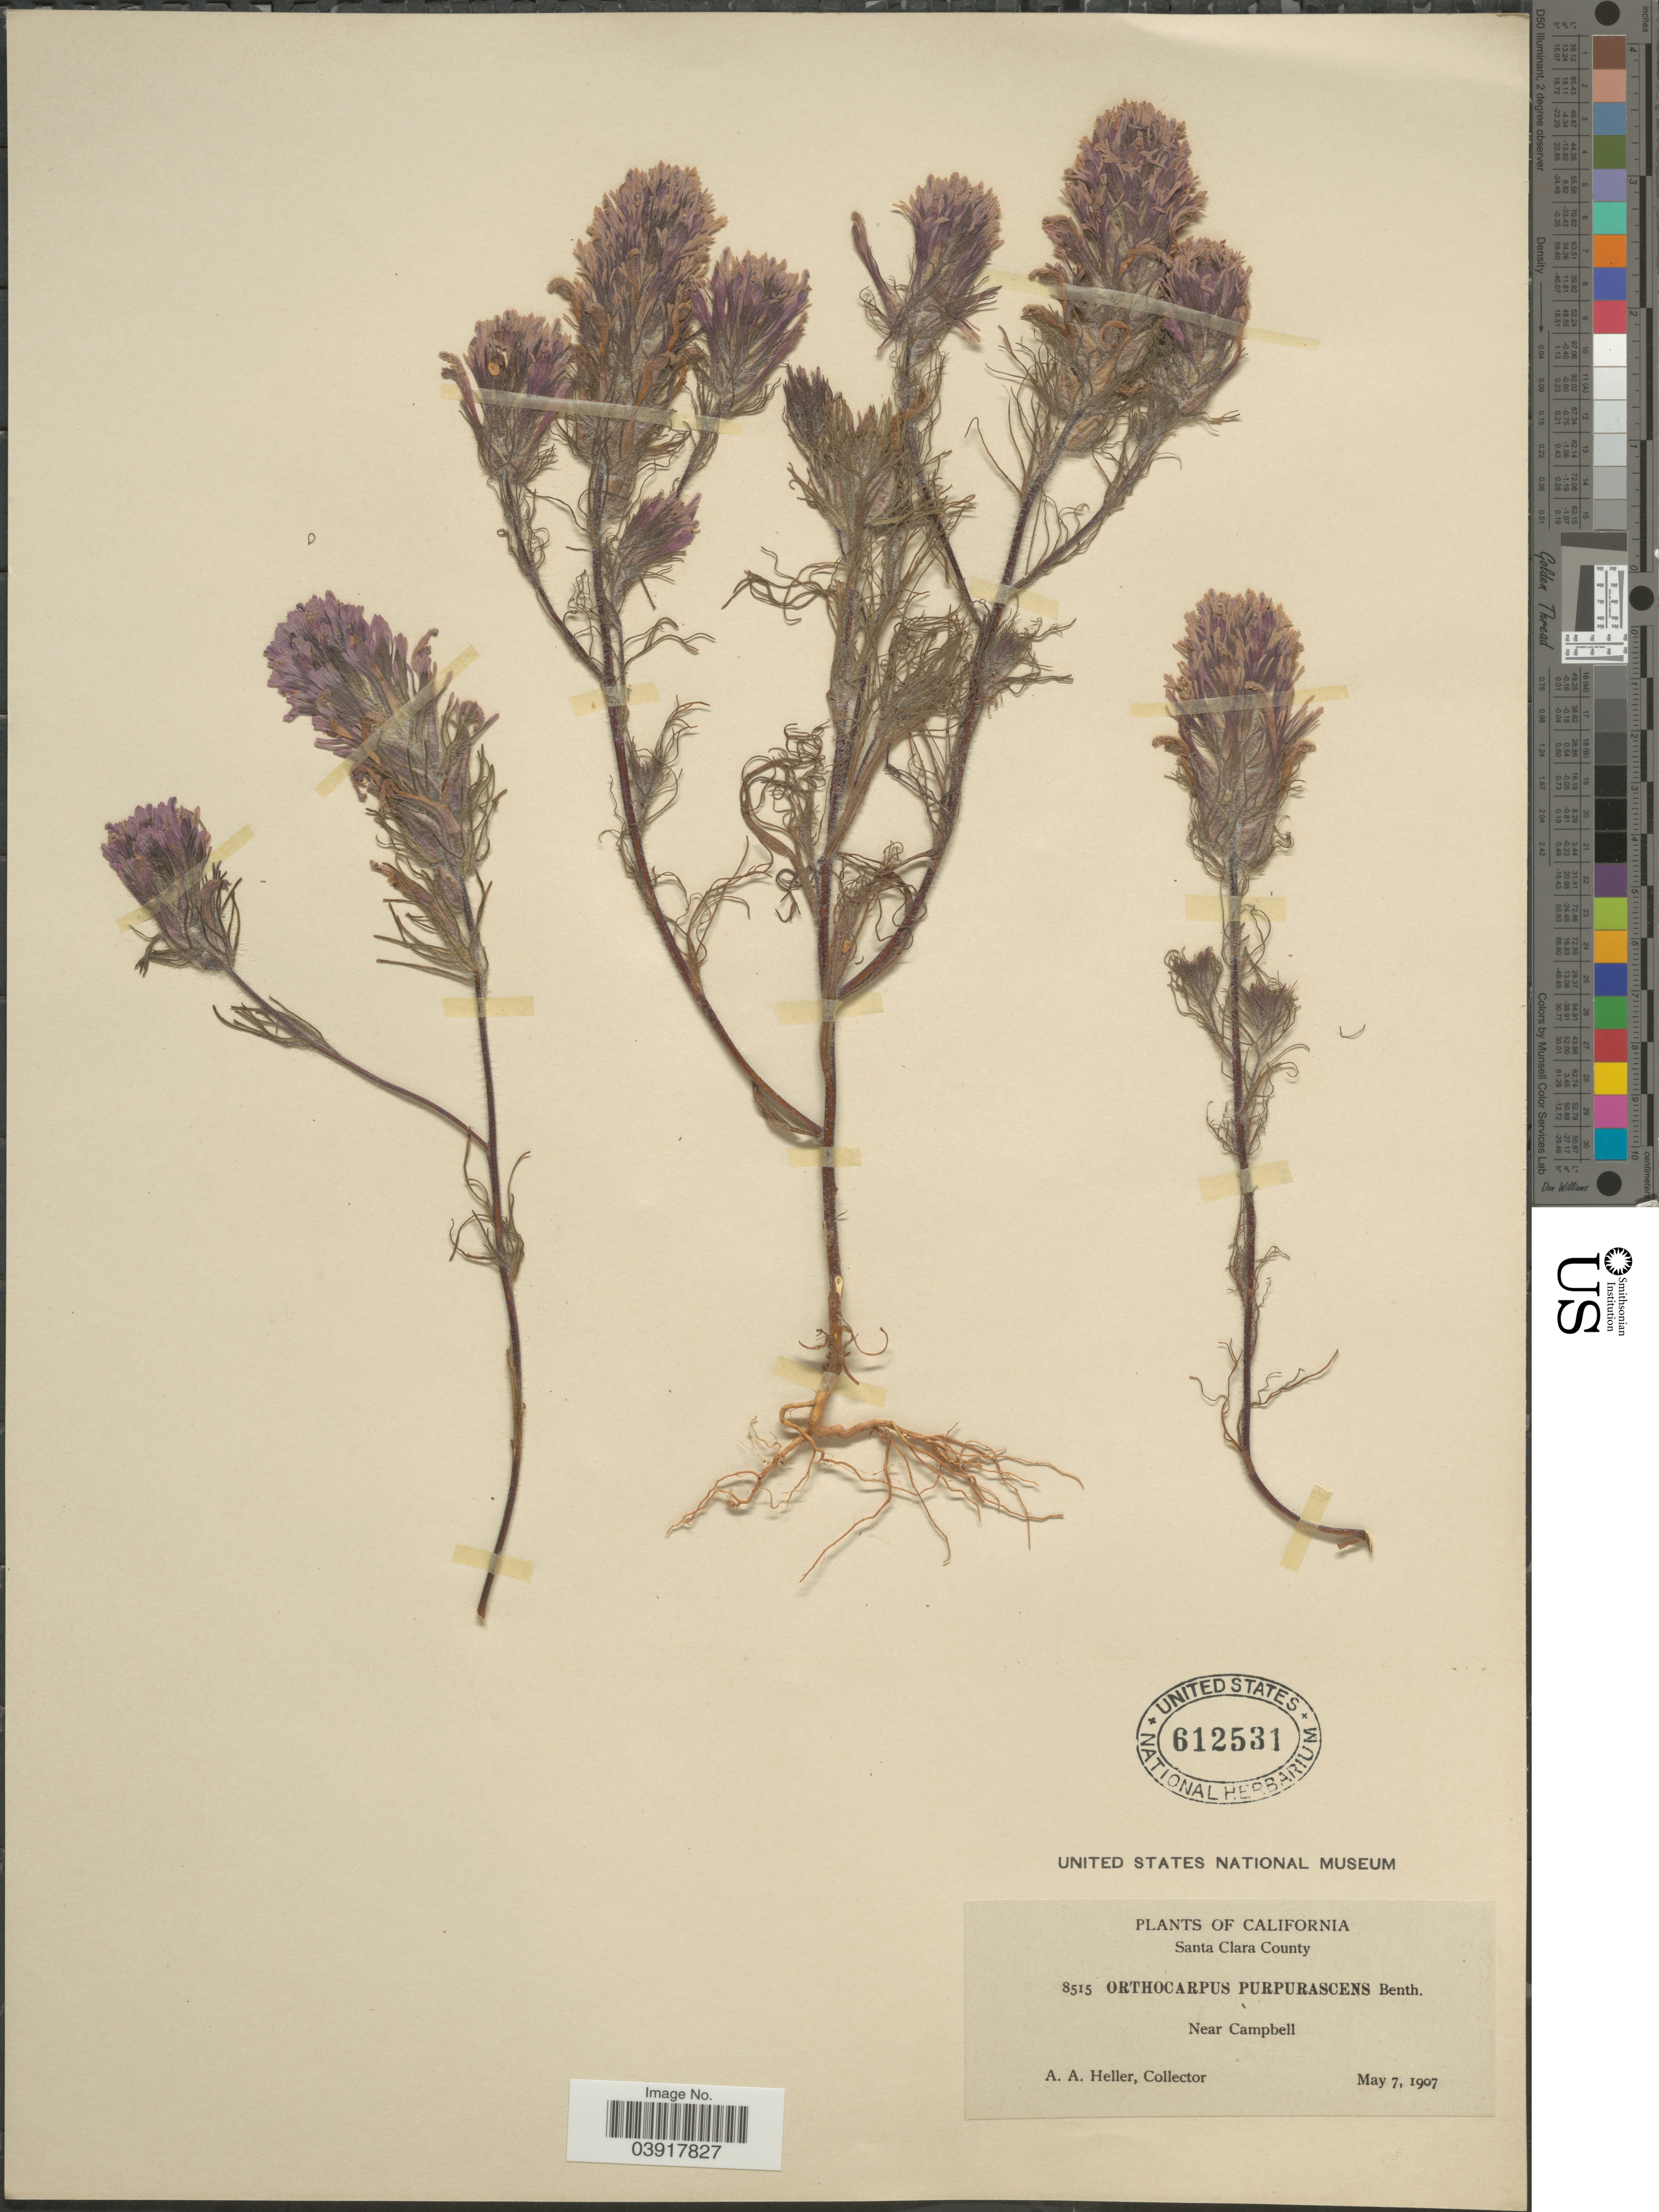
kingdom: Plantae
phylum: Tracheophyta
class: Magnoliopsida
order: Lamiales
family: Orobanchaceae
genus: Orthocarpus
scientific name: Orthocarpus purpurascens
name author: Benth.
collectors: A. A. Heller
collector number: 8515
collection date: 1907-05-07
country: United States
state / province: California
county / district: Santa Clara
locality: Santa Clara County. Near Campbell.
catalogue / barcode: US 612531